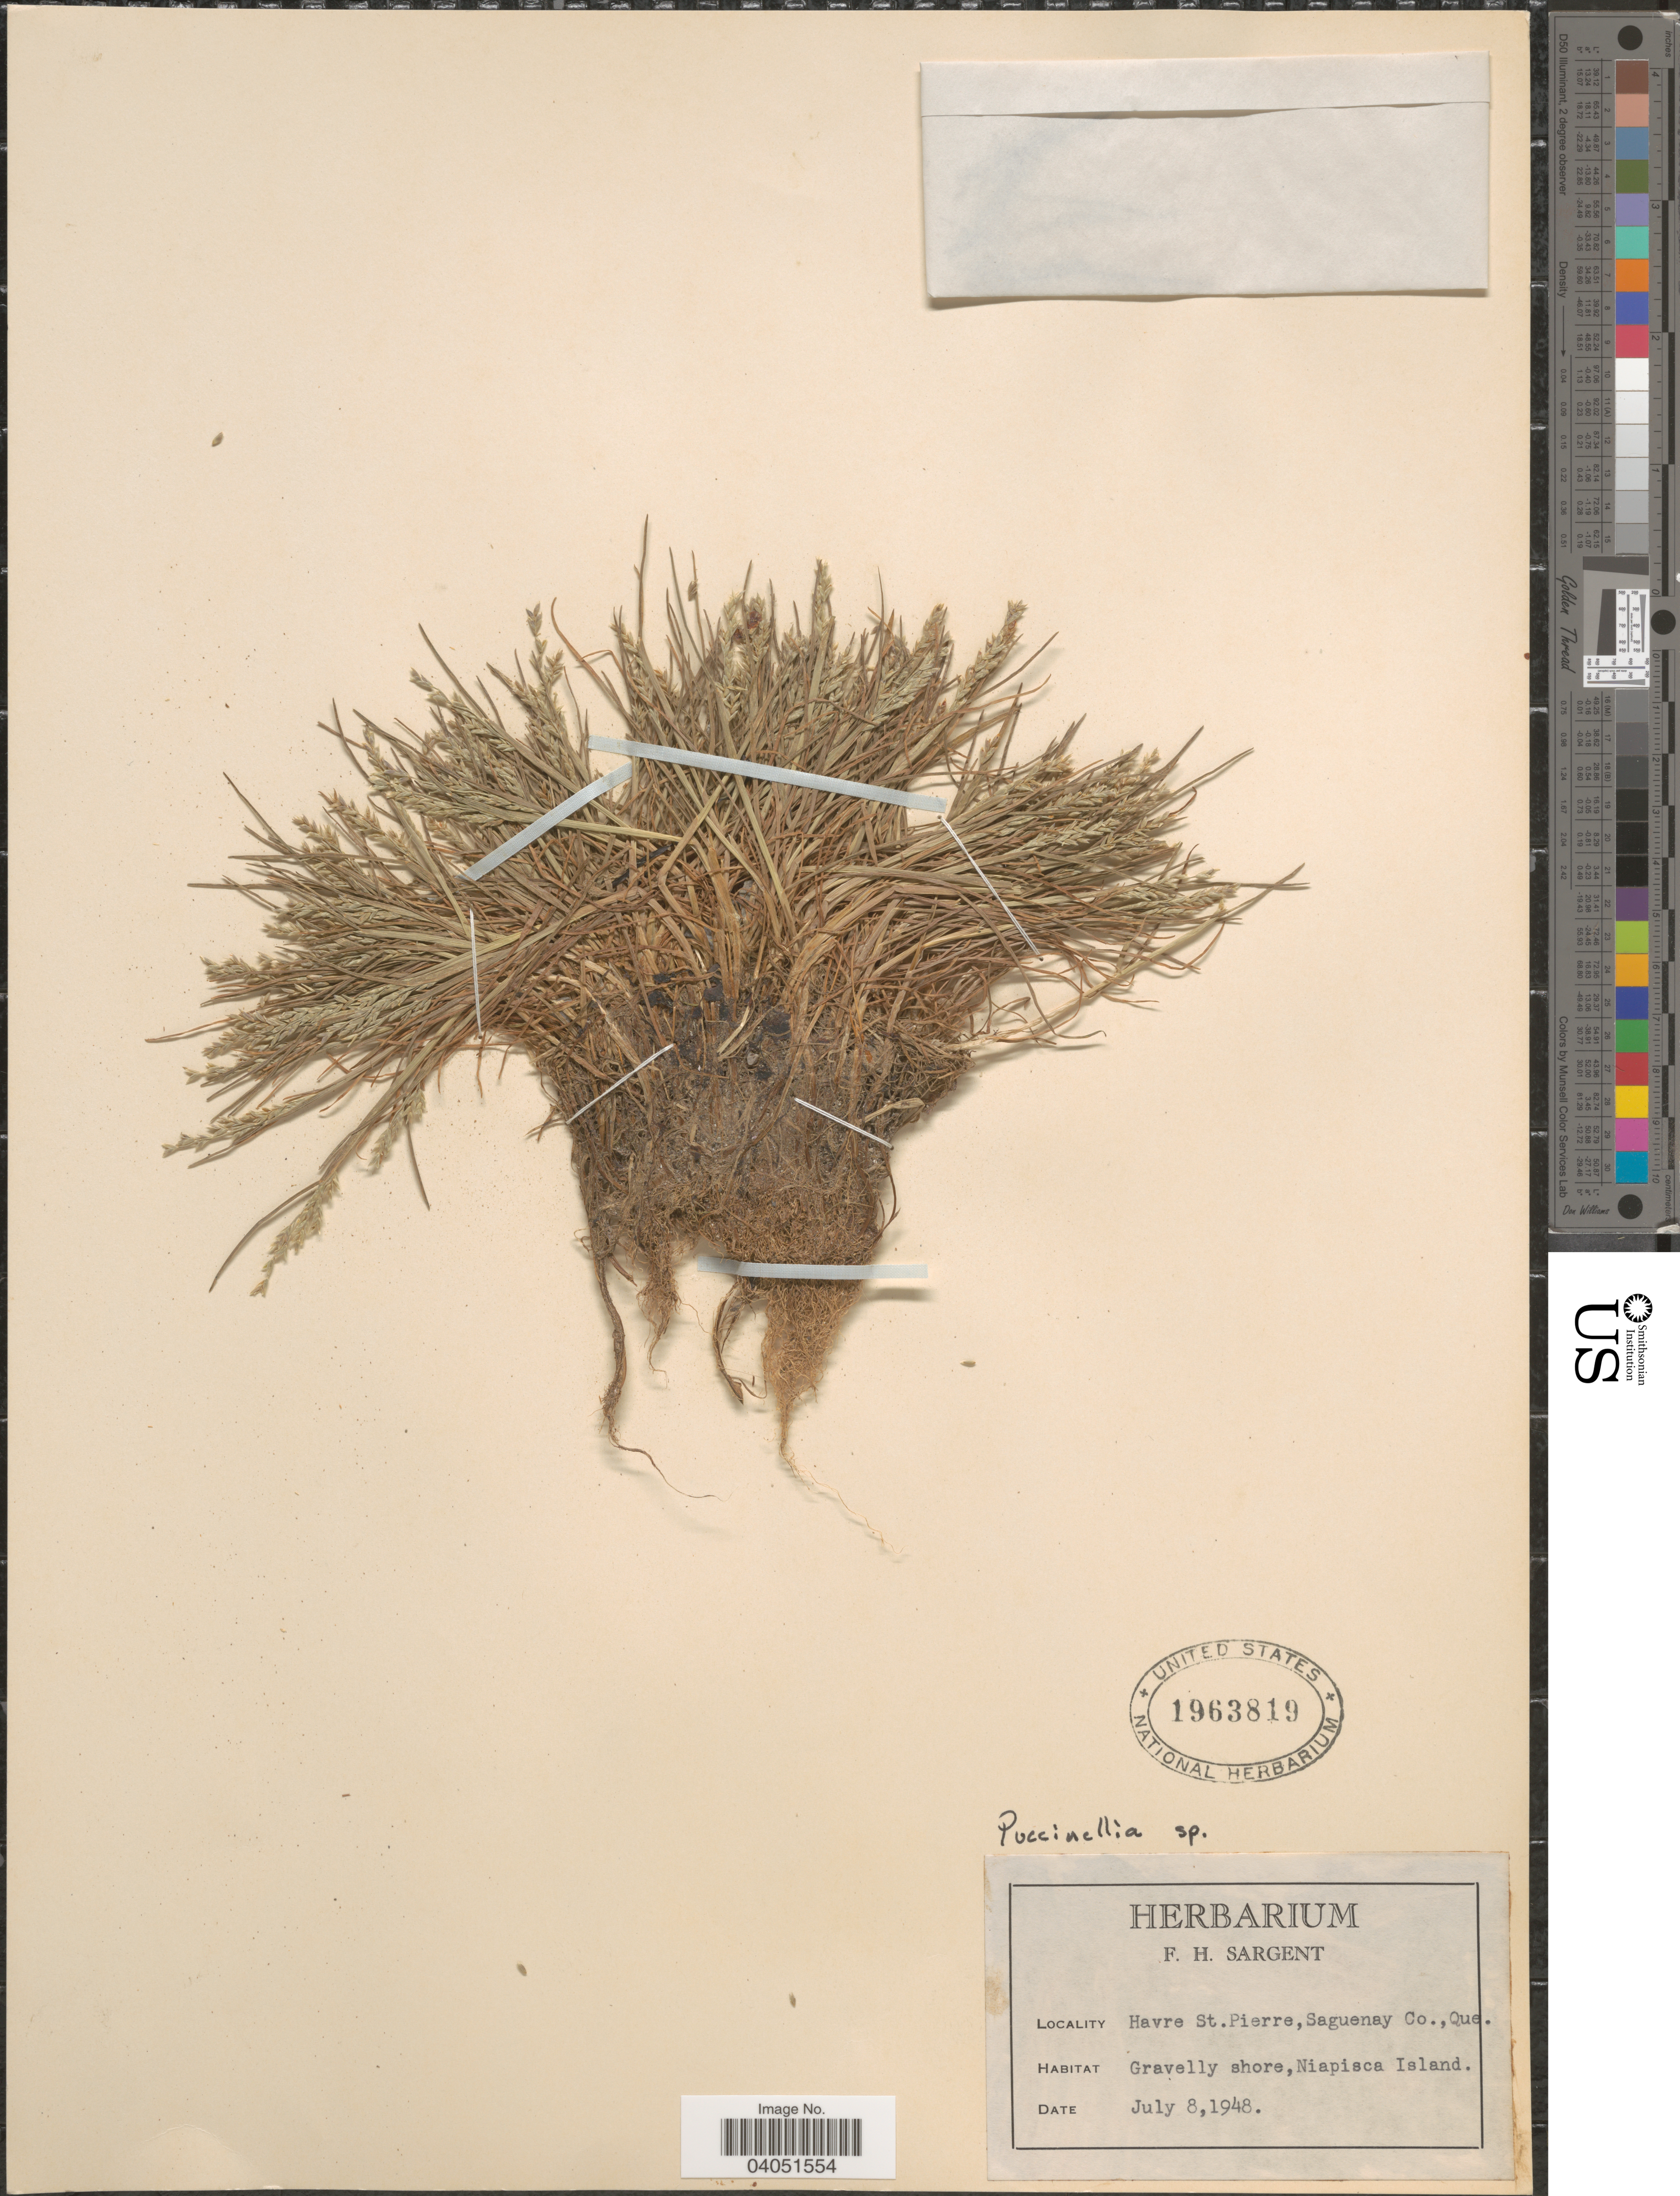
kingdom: Plantae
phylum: Tracheophyta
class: Liliopsida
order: Poales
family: Poaceae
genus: Puccinellia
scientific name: Puccinellia sp.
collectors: Ex herb. F. H. Sargent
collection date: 1948-07-08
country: Canada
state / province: Quebec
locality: Havre St. Pierre, Saguenay Co. Gravelly shore, Niapisca Island.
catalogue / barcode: US 1963819